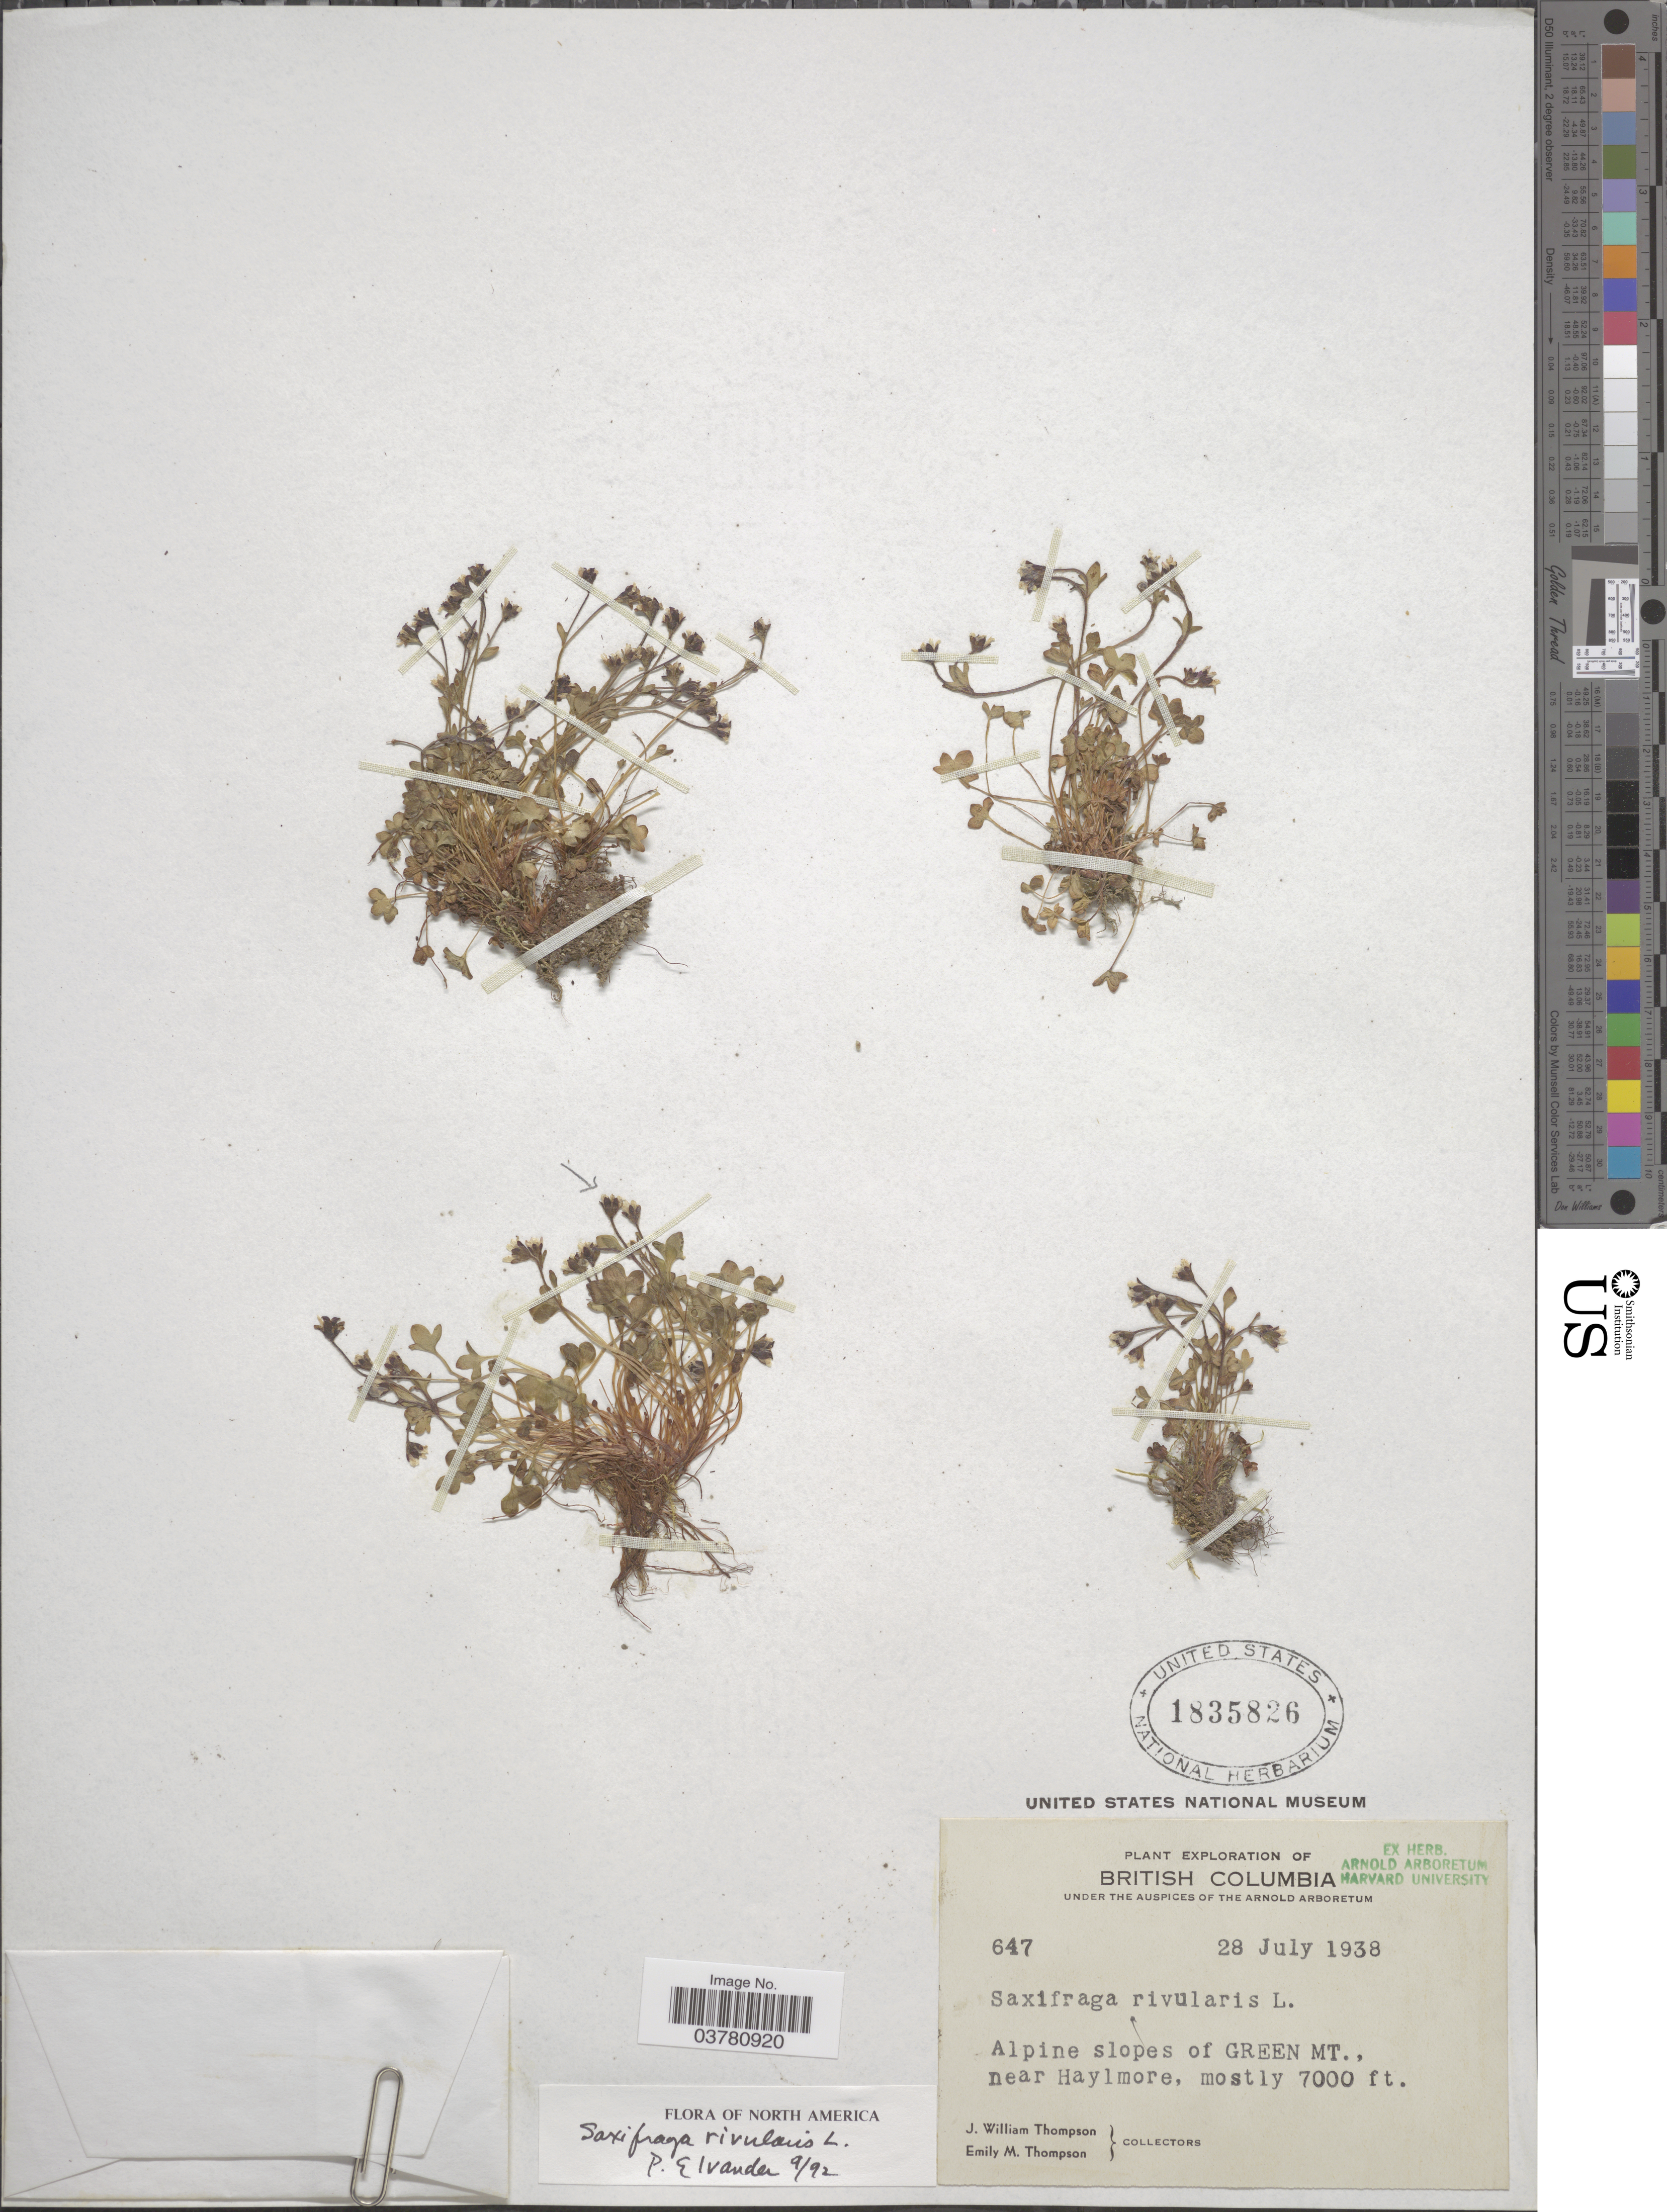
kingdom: Plantae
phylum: Tracheophyta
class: Magnoliopsida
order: Saxifragales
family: Saxifragaceae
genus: Saxifraga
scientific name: Saxifraga rivularis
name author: L.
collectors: J. W. Thompson & E. M. Thompson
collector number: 647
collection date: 1938-07-28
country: Canada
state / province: British Columbia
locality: Exploration of British Columbia. Alpine slopes of Green Mt., near Haylmore.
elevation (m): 2134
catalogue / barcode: US 1835826